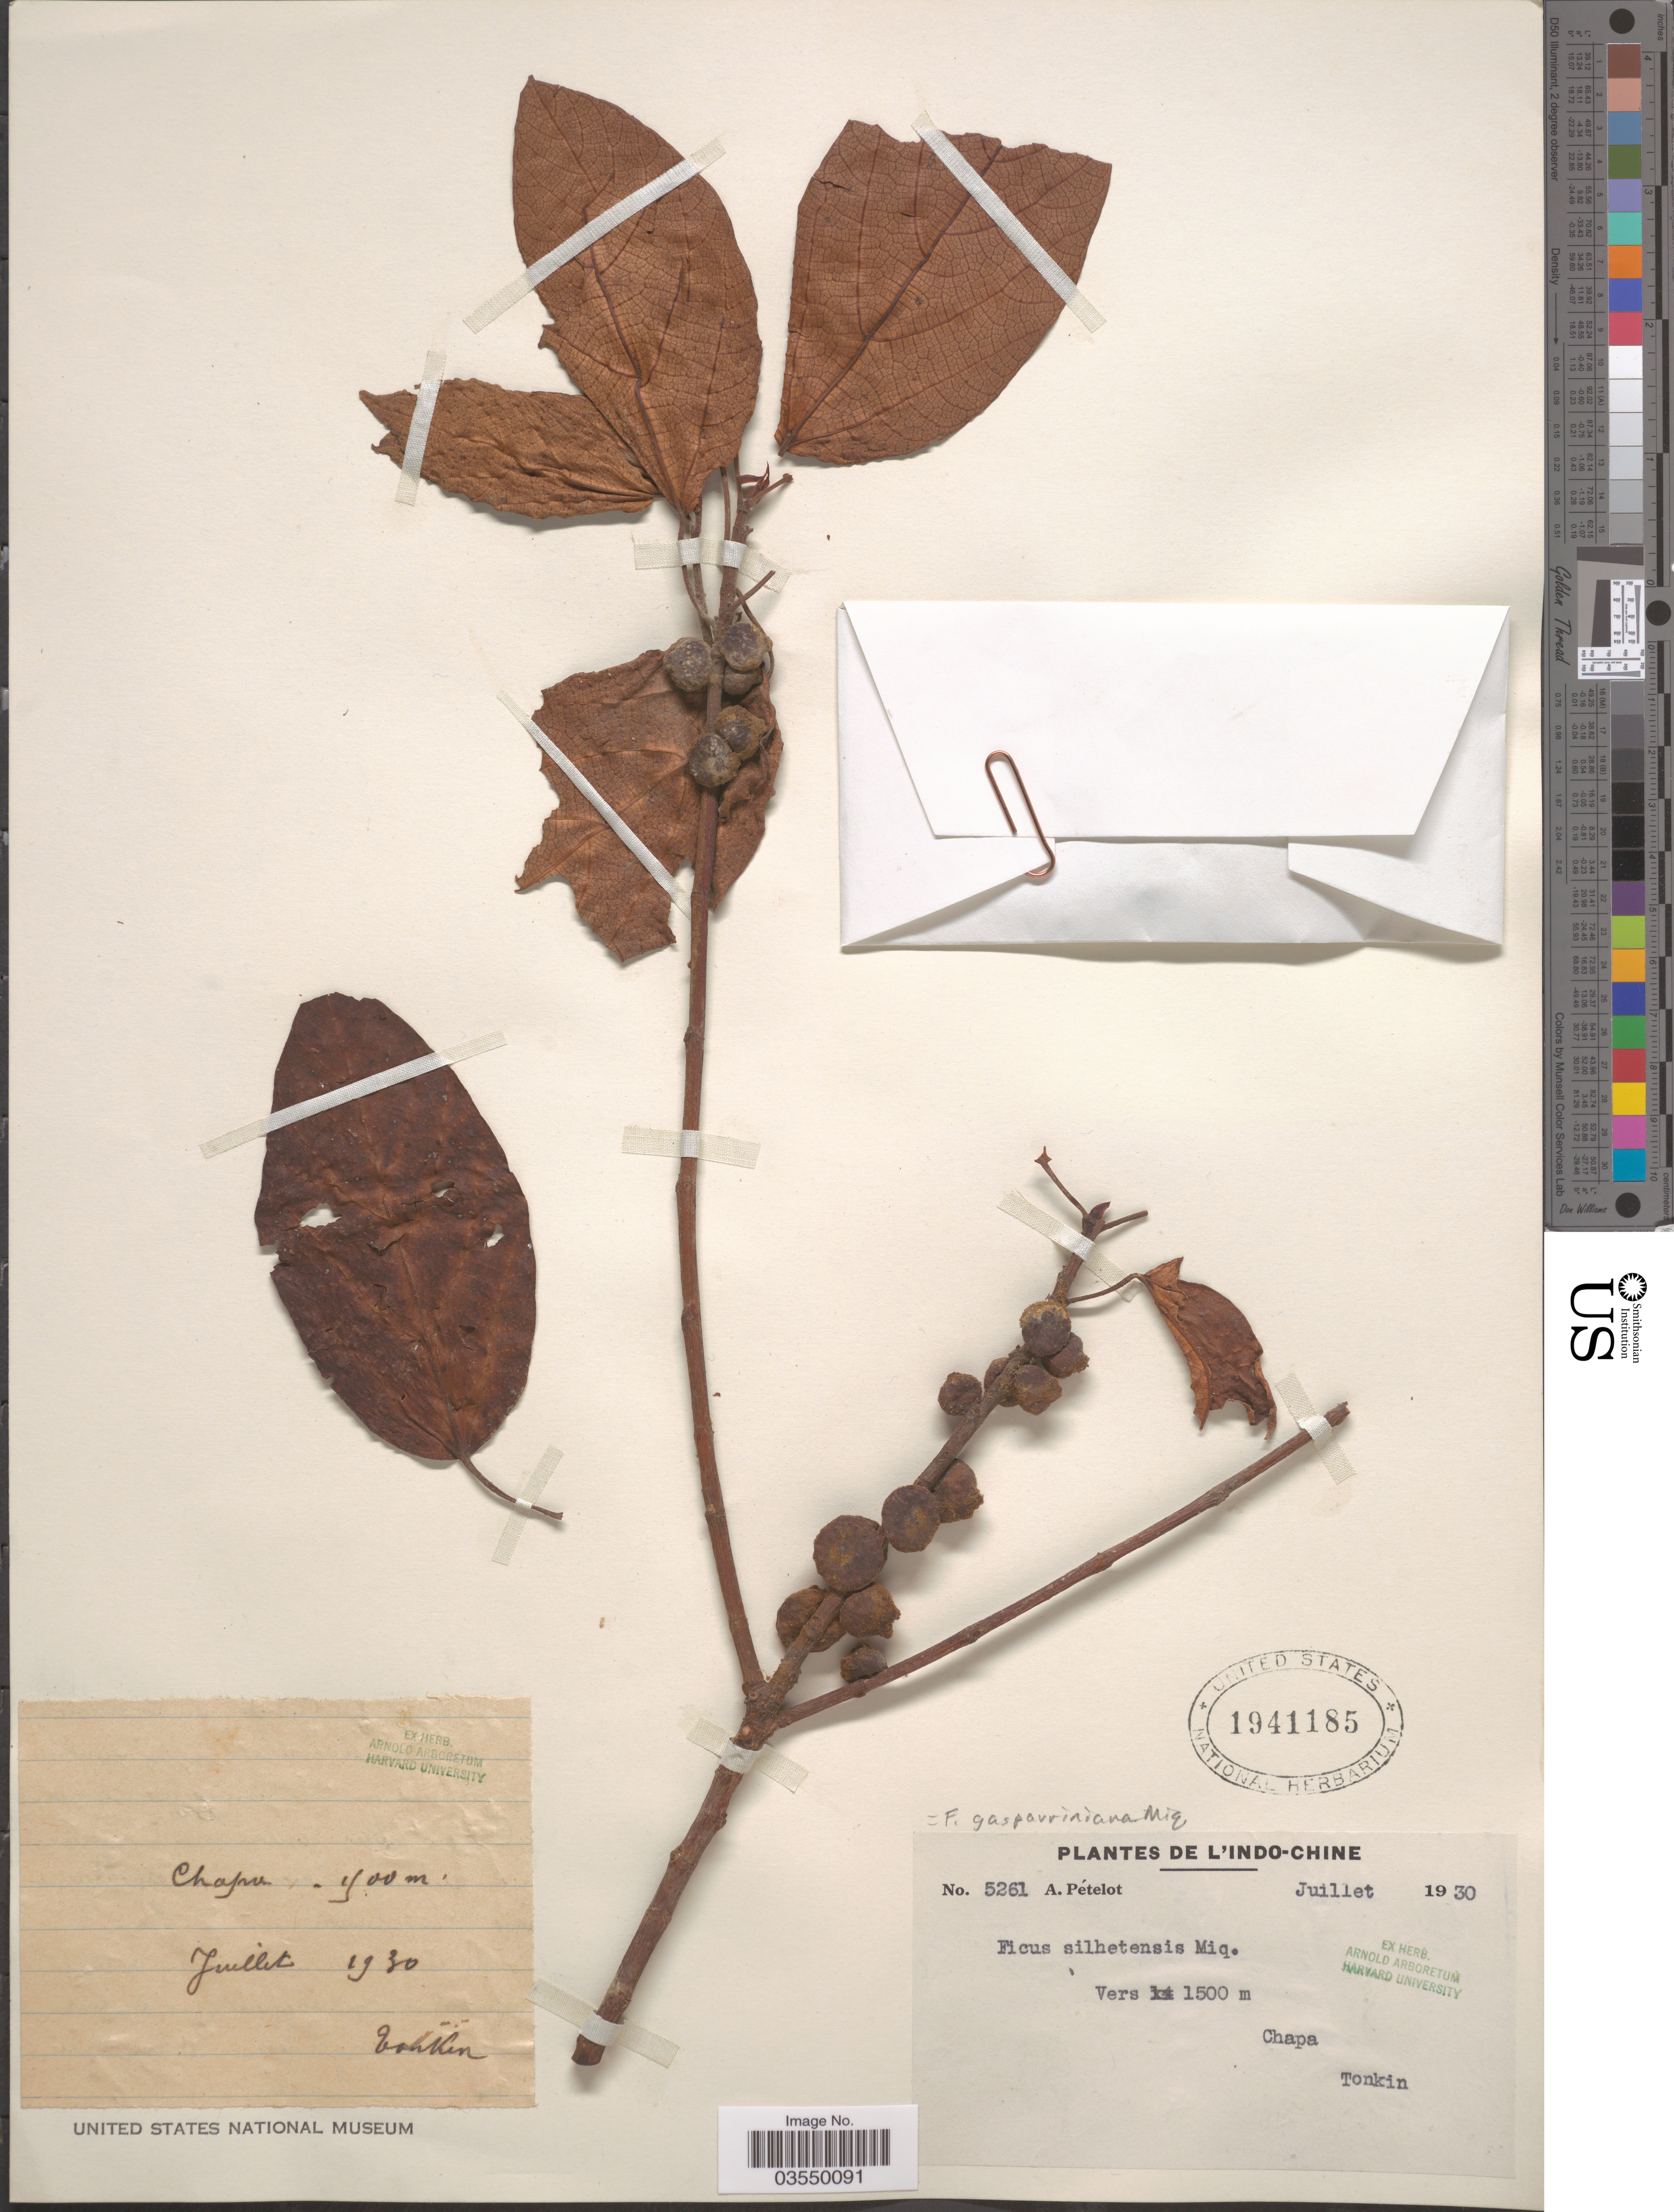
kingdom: Plantae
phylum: Tracheophyta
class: Magnoliopsida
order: Rosales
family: Moraceae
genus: Ficus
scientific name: Ficus gasparriniana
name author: Miq.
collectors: A. Petelot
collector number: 5261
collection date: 1930-07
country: Vietnam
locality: Indo-Chine. Chapa. Tonkin.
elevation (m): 1500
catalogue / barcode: US 1941185